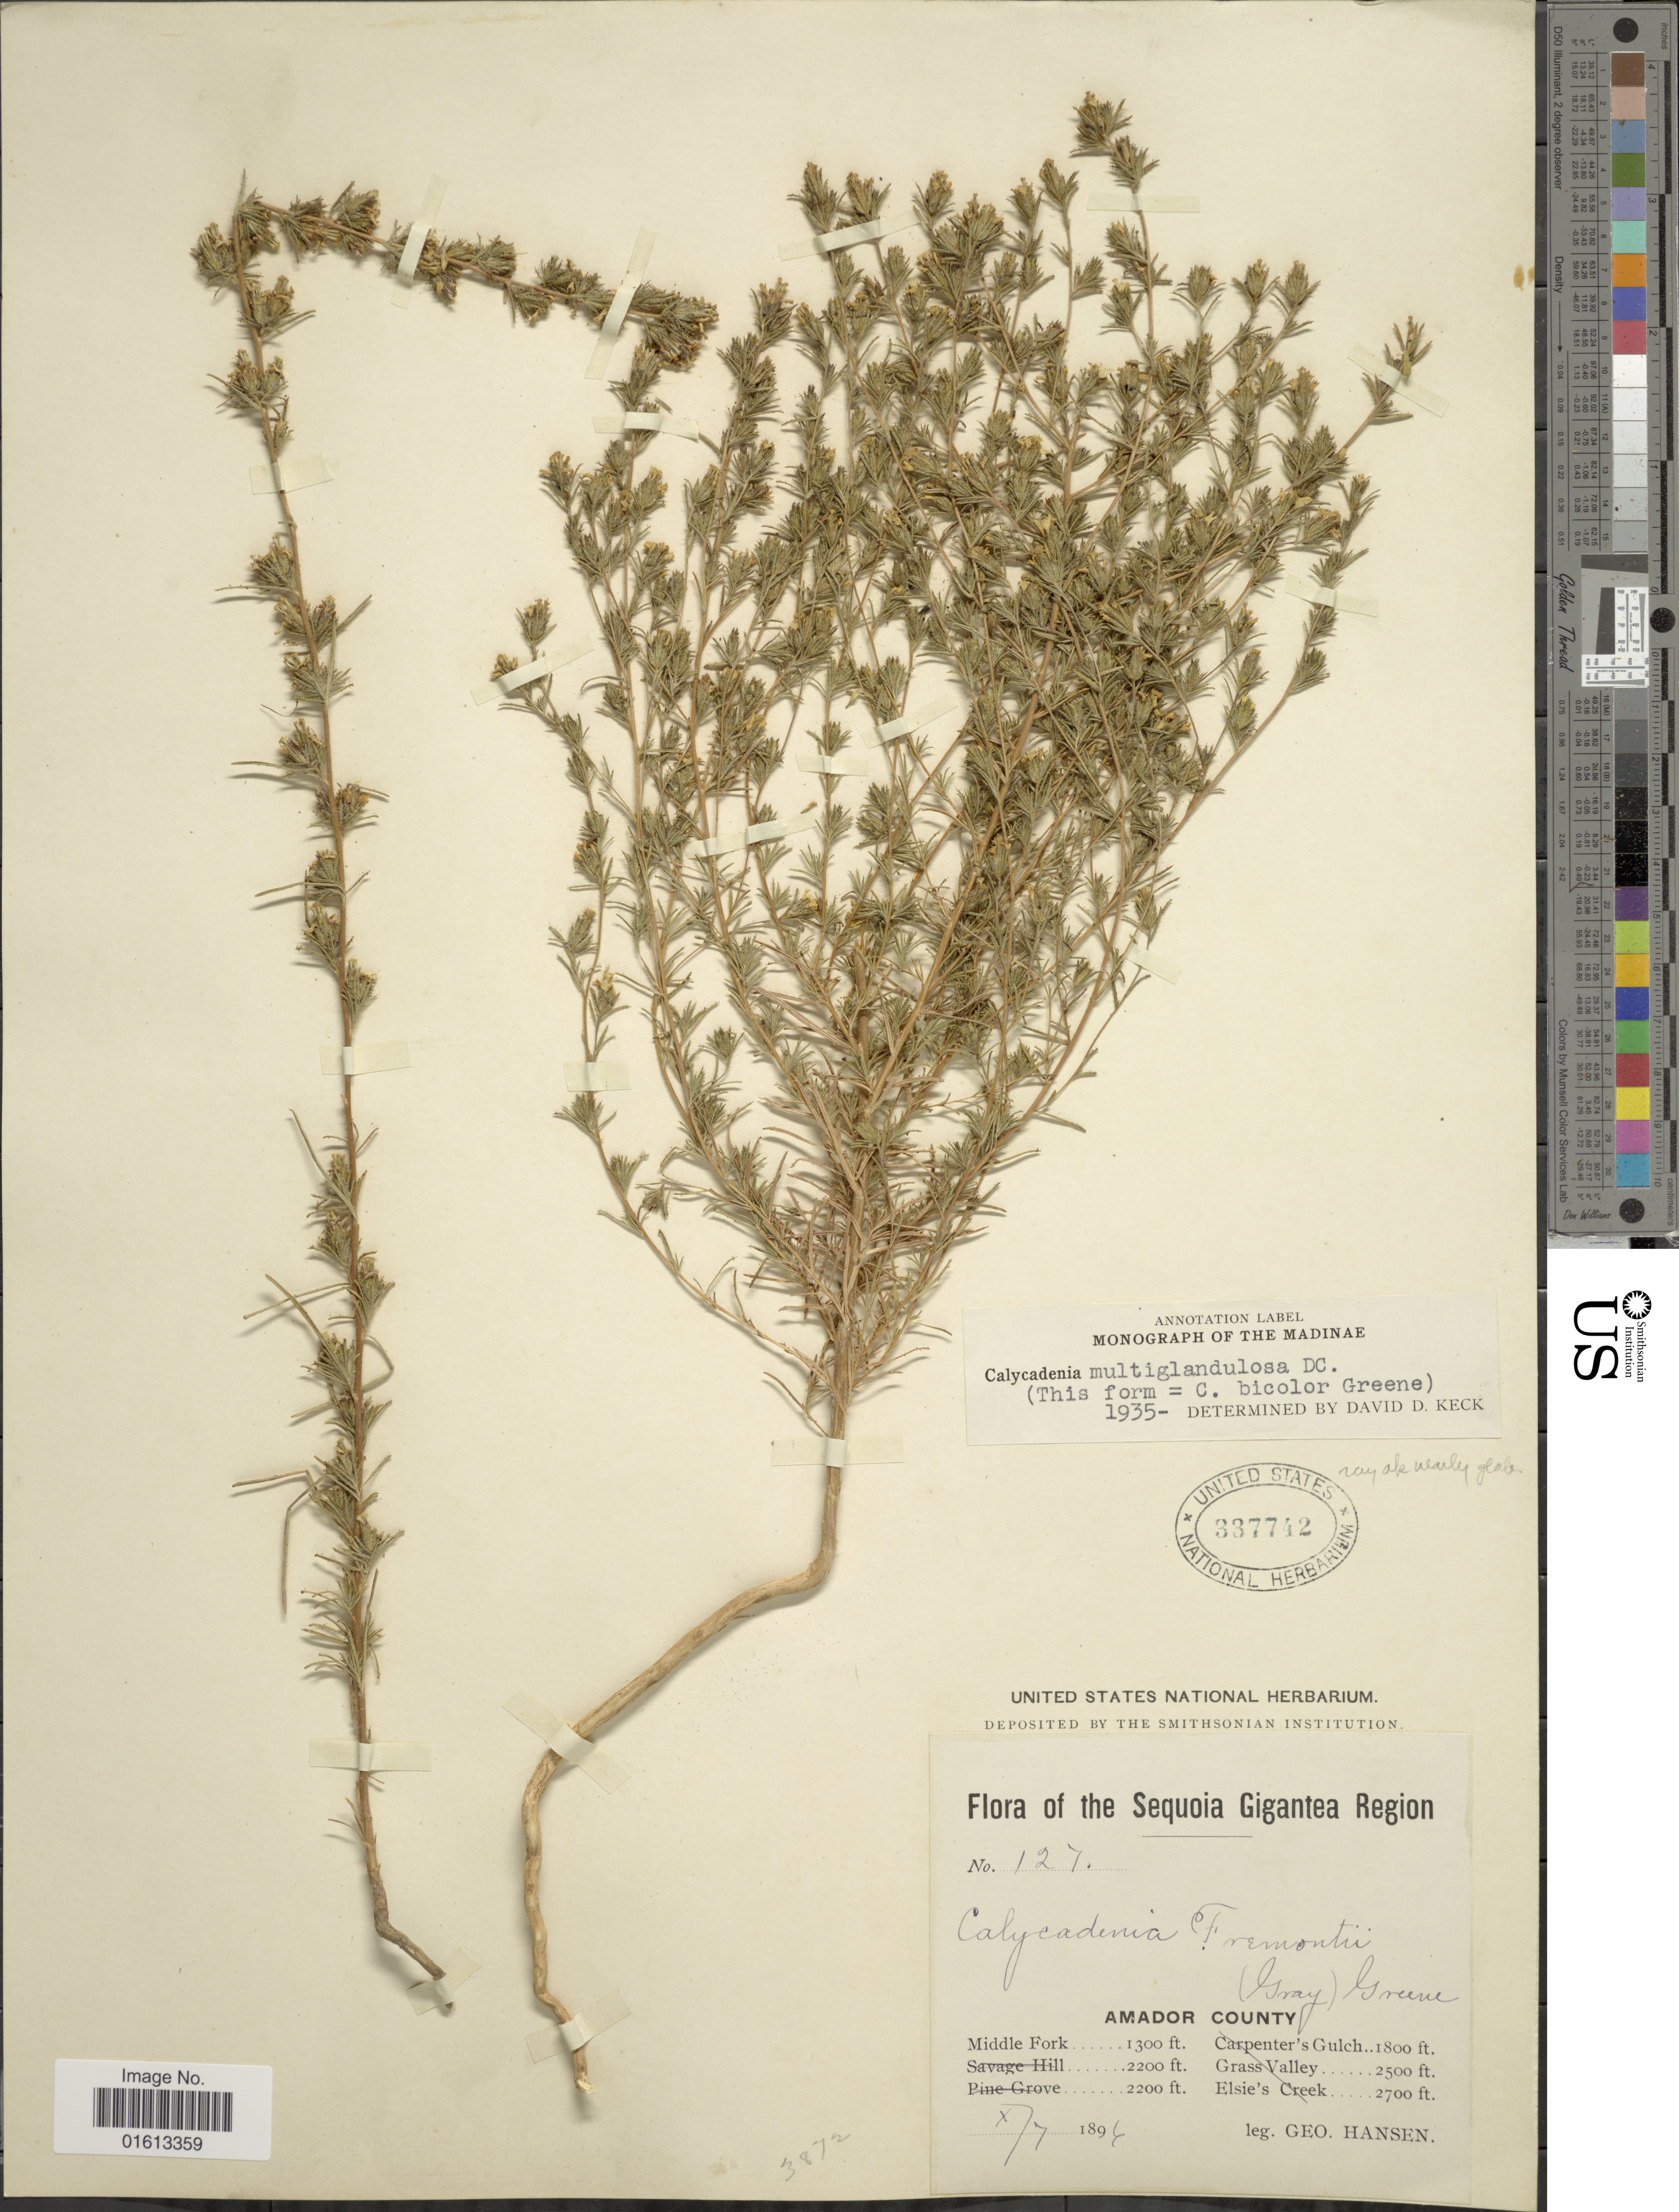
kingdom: Plantae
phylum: Tracheophyta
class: Magnoliopsida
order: Asterales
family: Asteraceae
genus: Calycadenia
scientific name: Calycadenia multiglandulosa subsp. bicolor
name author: (Greene) D.D. Keck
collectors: G. Hansen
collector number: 127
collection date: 1894-10-07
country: United States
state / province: California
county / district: Amador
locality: Sequoia Gigantea Region, Amador County, Middle Fork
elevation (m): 396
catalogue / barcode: US 337742